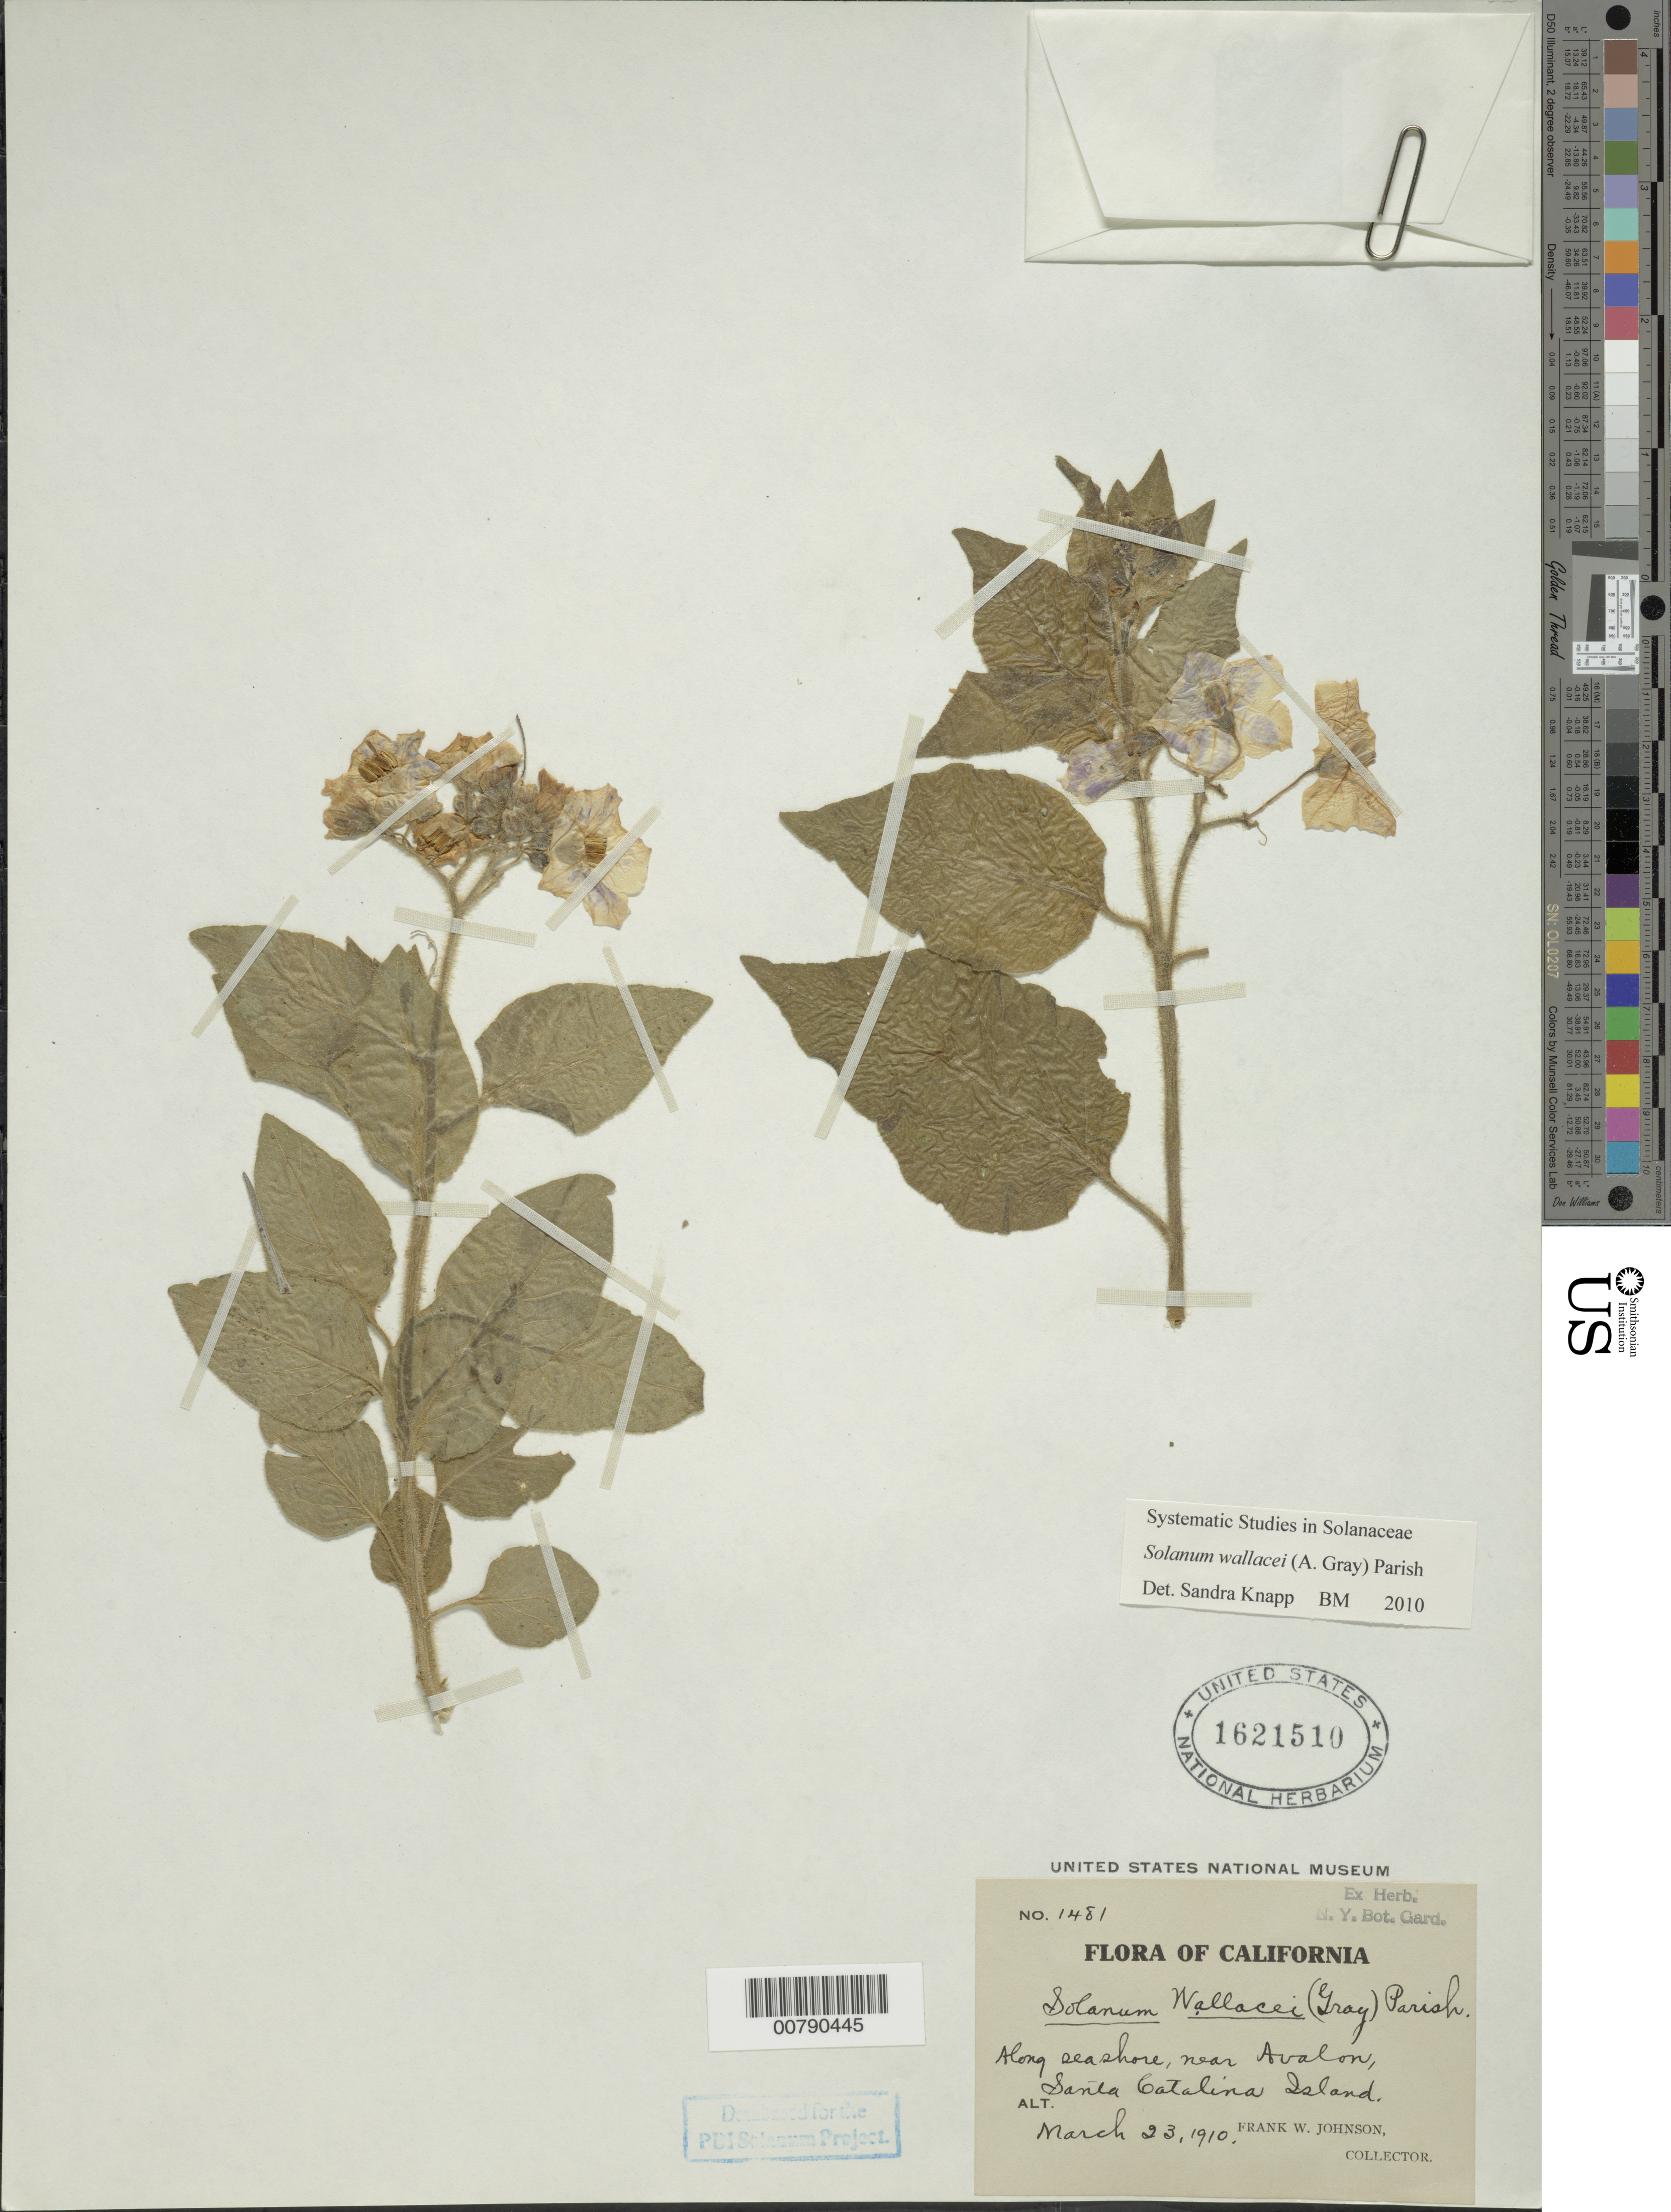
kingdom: Plantae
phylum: Tracheophyta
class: Magnoliopsida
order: Solanales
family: Solanaceae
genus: Solanum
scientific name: Solanum wallacei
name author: (A. Gray) Parish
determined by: Knapp, S. D.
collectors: F. W. Johnson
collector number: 1481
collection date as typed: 23 Mar 1910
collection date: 1910-03-23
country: United States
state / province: California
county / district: Los Angeles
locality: along seashore near Avalon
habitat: seashore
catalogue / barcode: US 1621510